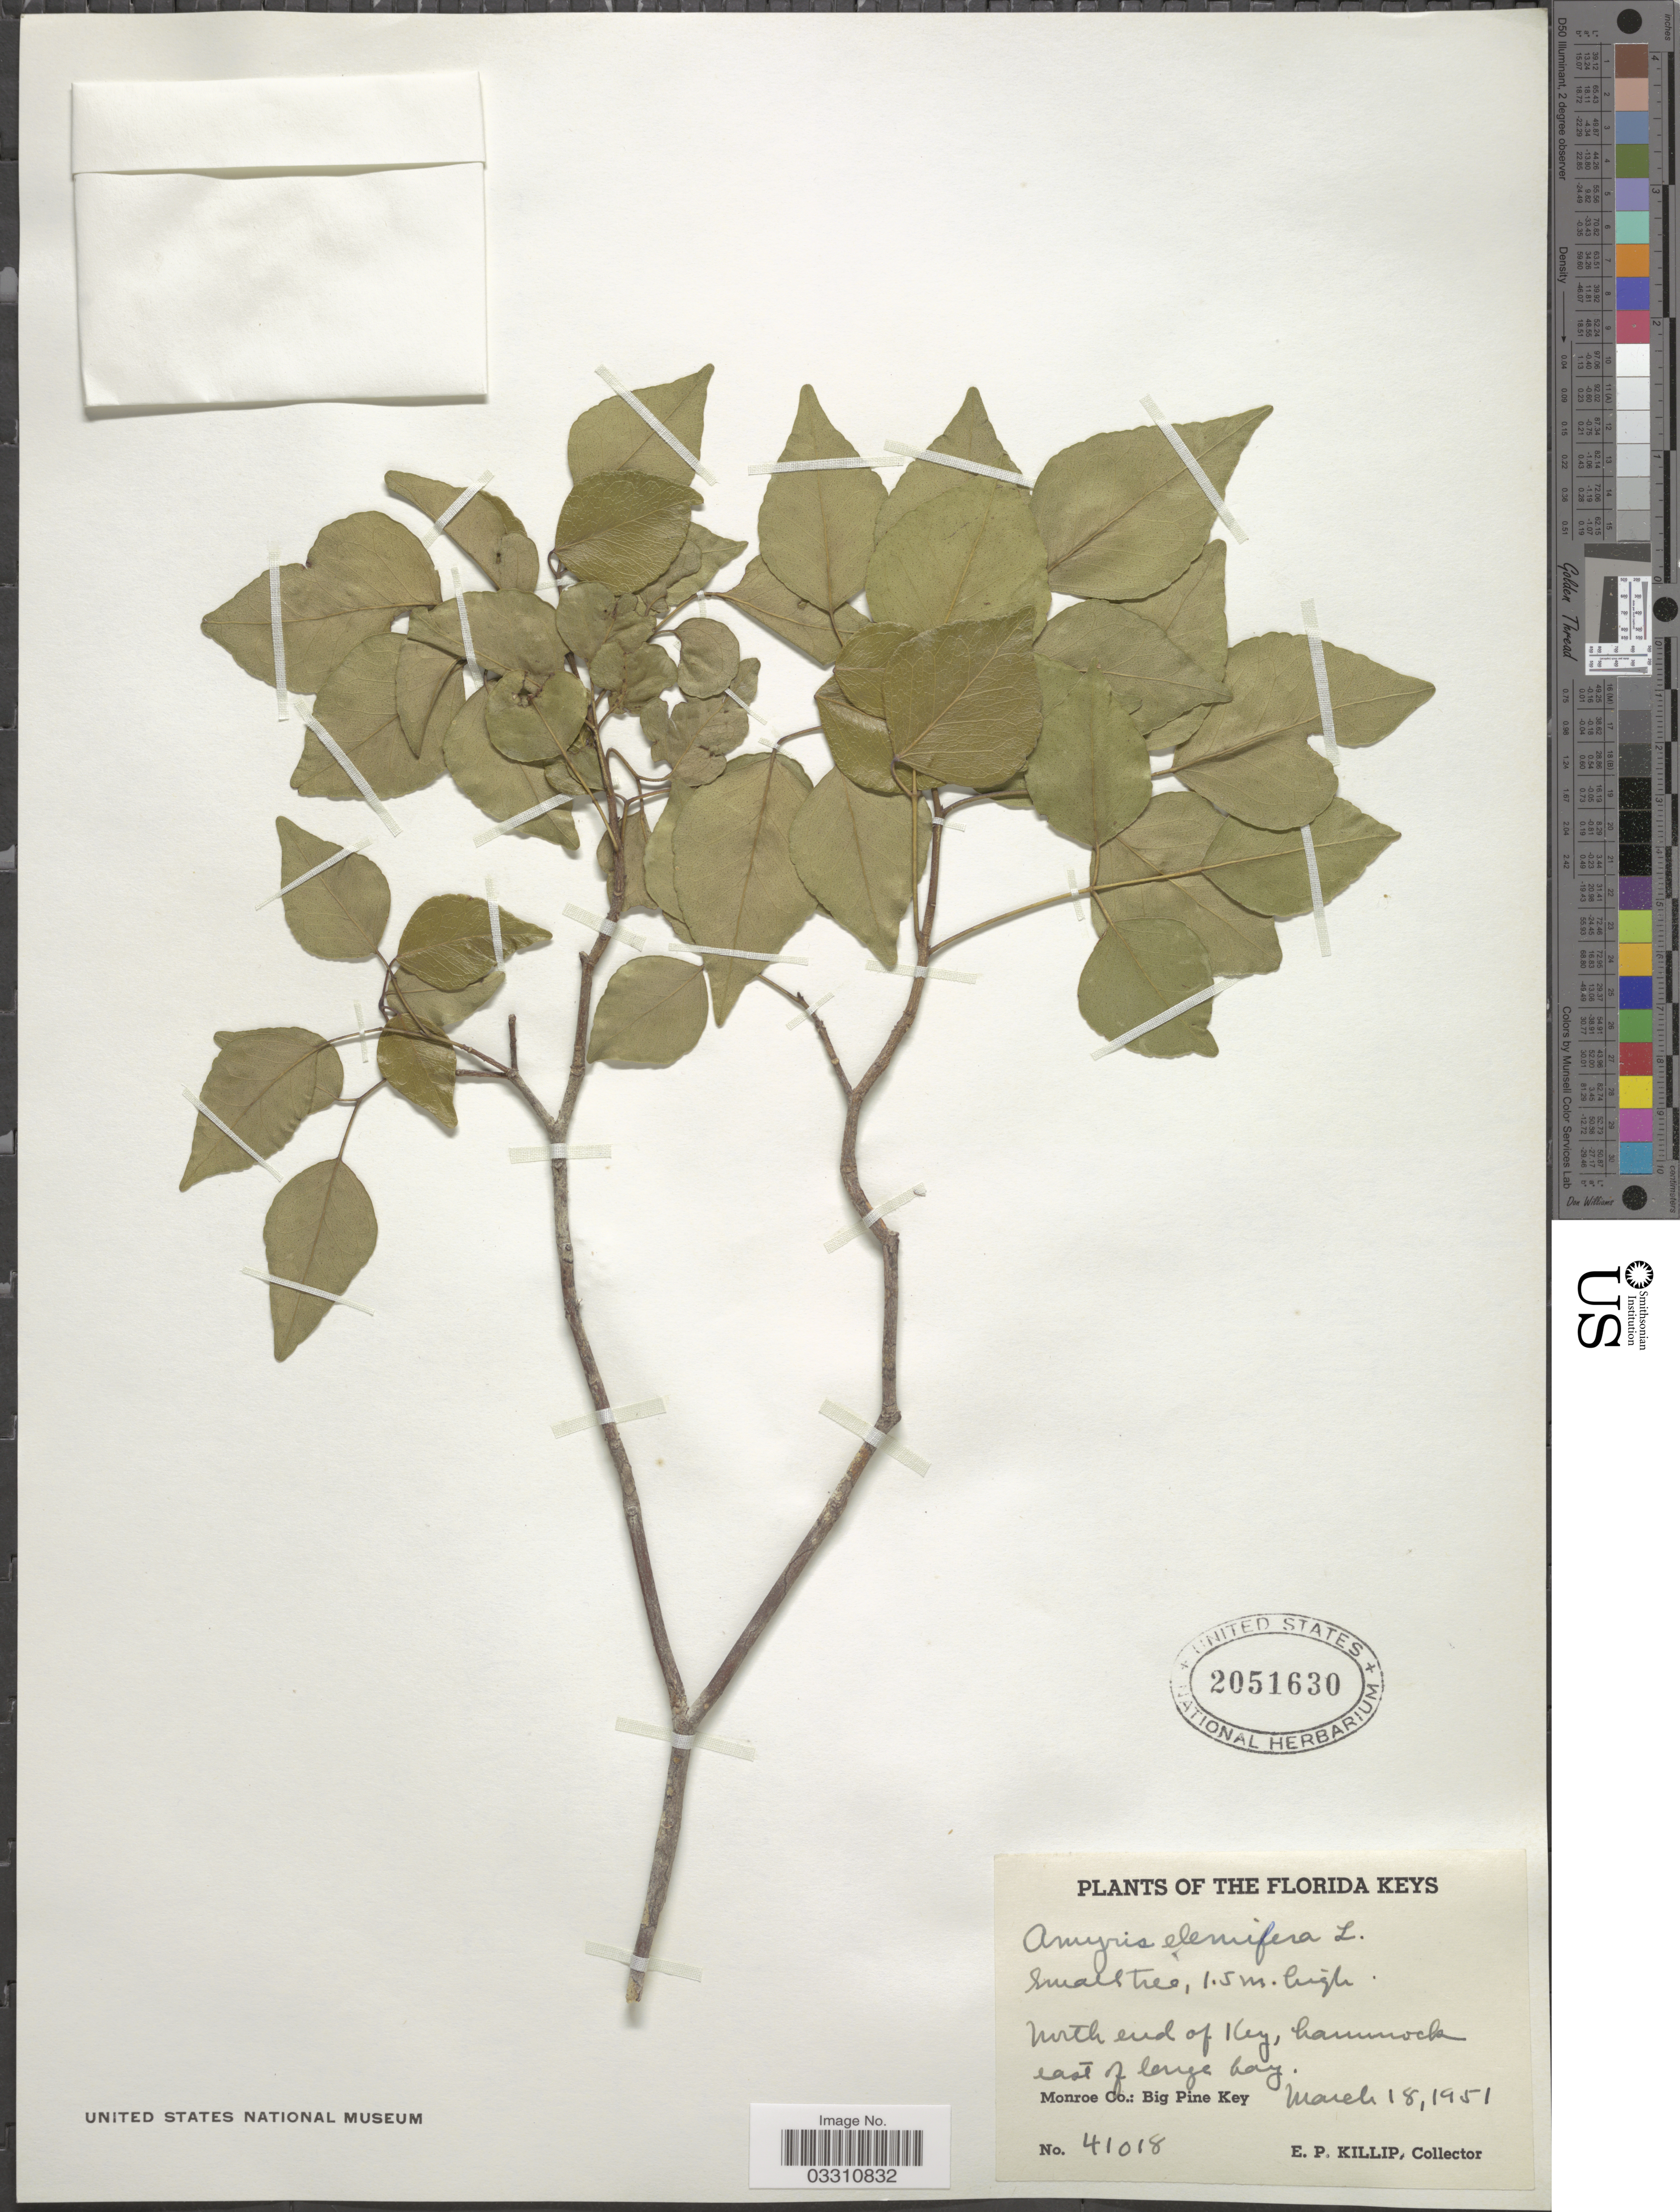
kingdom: Plantae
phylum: Tracheophyta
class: Magnoliopsida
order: Sapindales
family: Rutaceae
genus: Amyris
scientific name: Amyris elemifera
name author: L.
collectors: E. P. Killip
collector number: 41018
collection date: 1951-03-18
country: United States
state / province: Florida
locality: North end of Key, hammock east of large bay, Monroe Co.: Big Pine Key.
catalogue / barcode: US 2051630